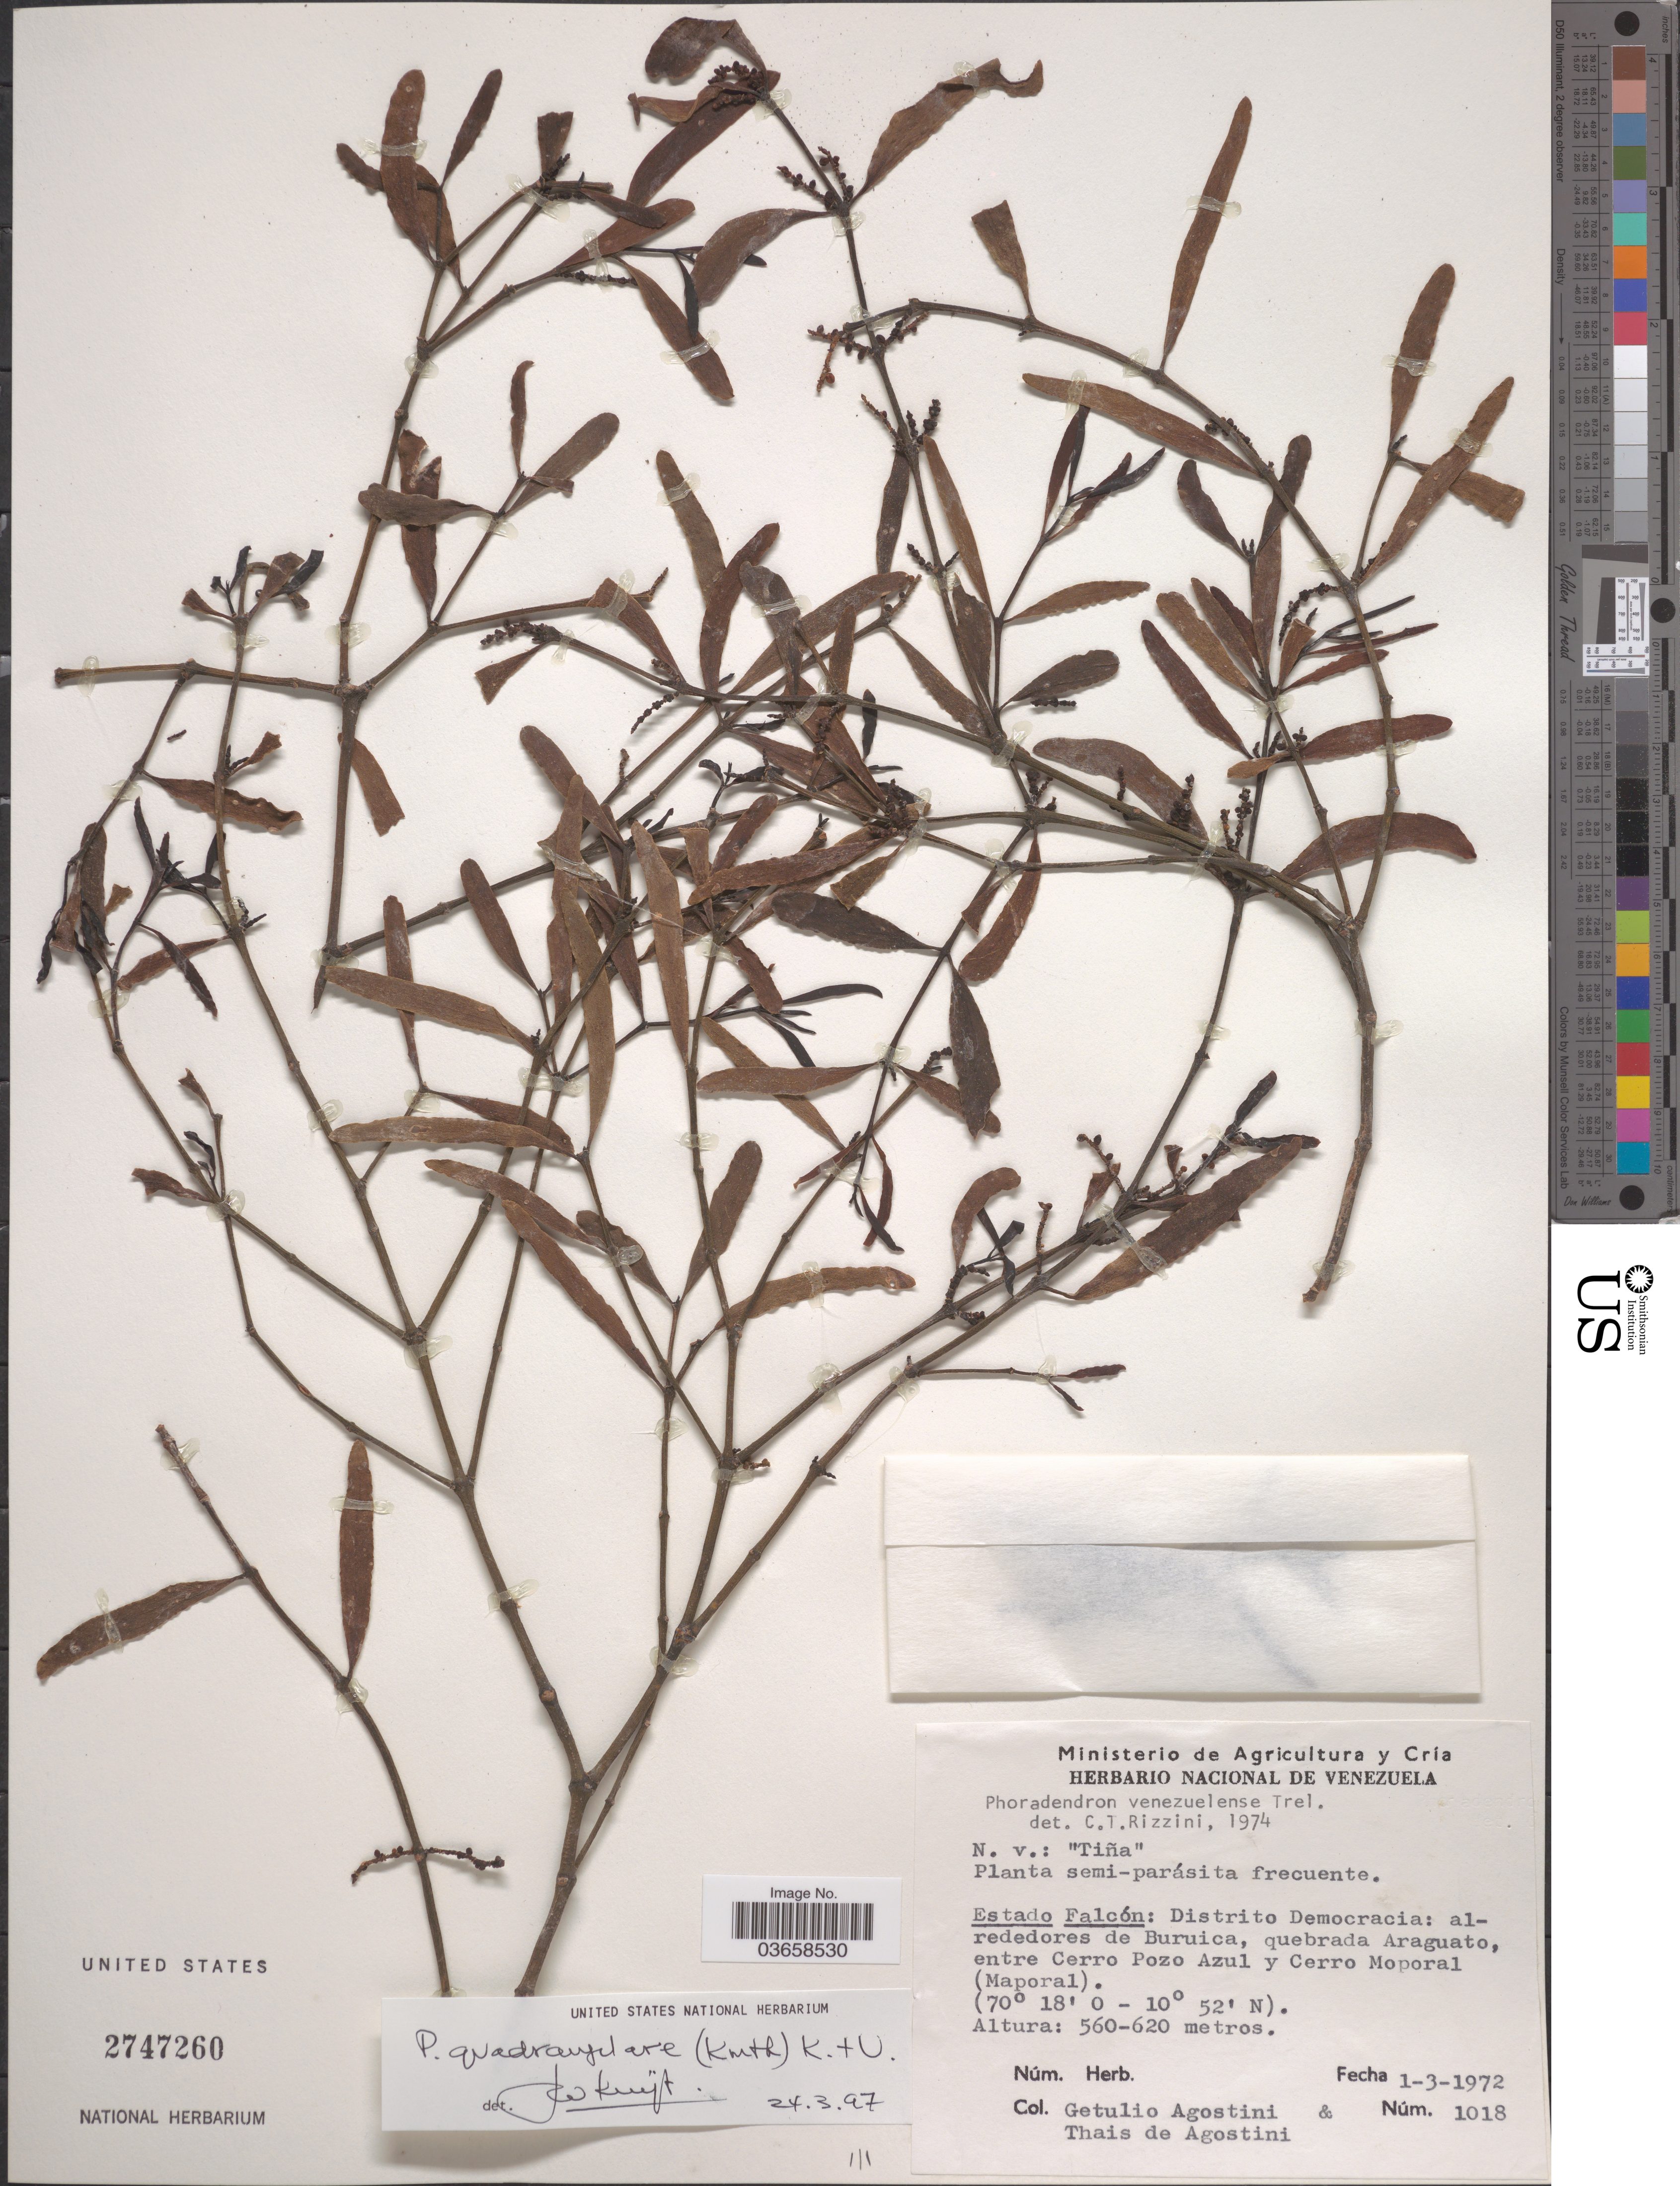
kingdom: Plantae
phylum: Tracheophyta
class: Magnoliopsida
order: Santalales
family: Viscaceae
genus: Phoradendron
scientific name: Phoradendron quadrangulare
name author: (Kunth) Griseb.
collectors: G. Agostini & T. Agostini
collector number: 1018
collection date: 1972-03-01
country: Venezuela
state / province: Falcón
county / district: Democracia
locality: Distrito Democracia: alrededores de Buruica, quebrada Araguato, entre Cerro Pozo Azul y Cerro Moporal (Maporal).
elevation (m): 560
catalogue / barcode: US 2747260